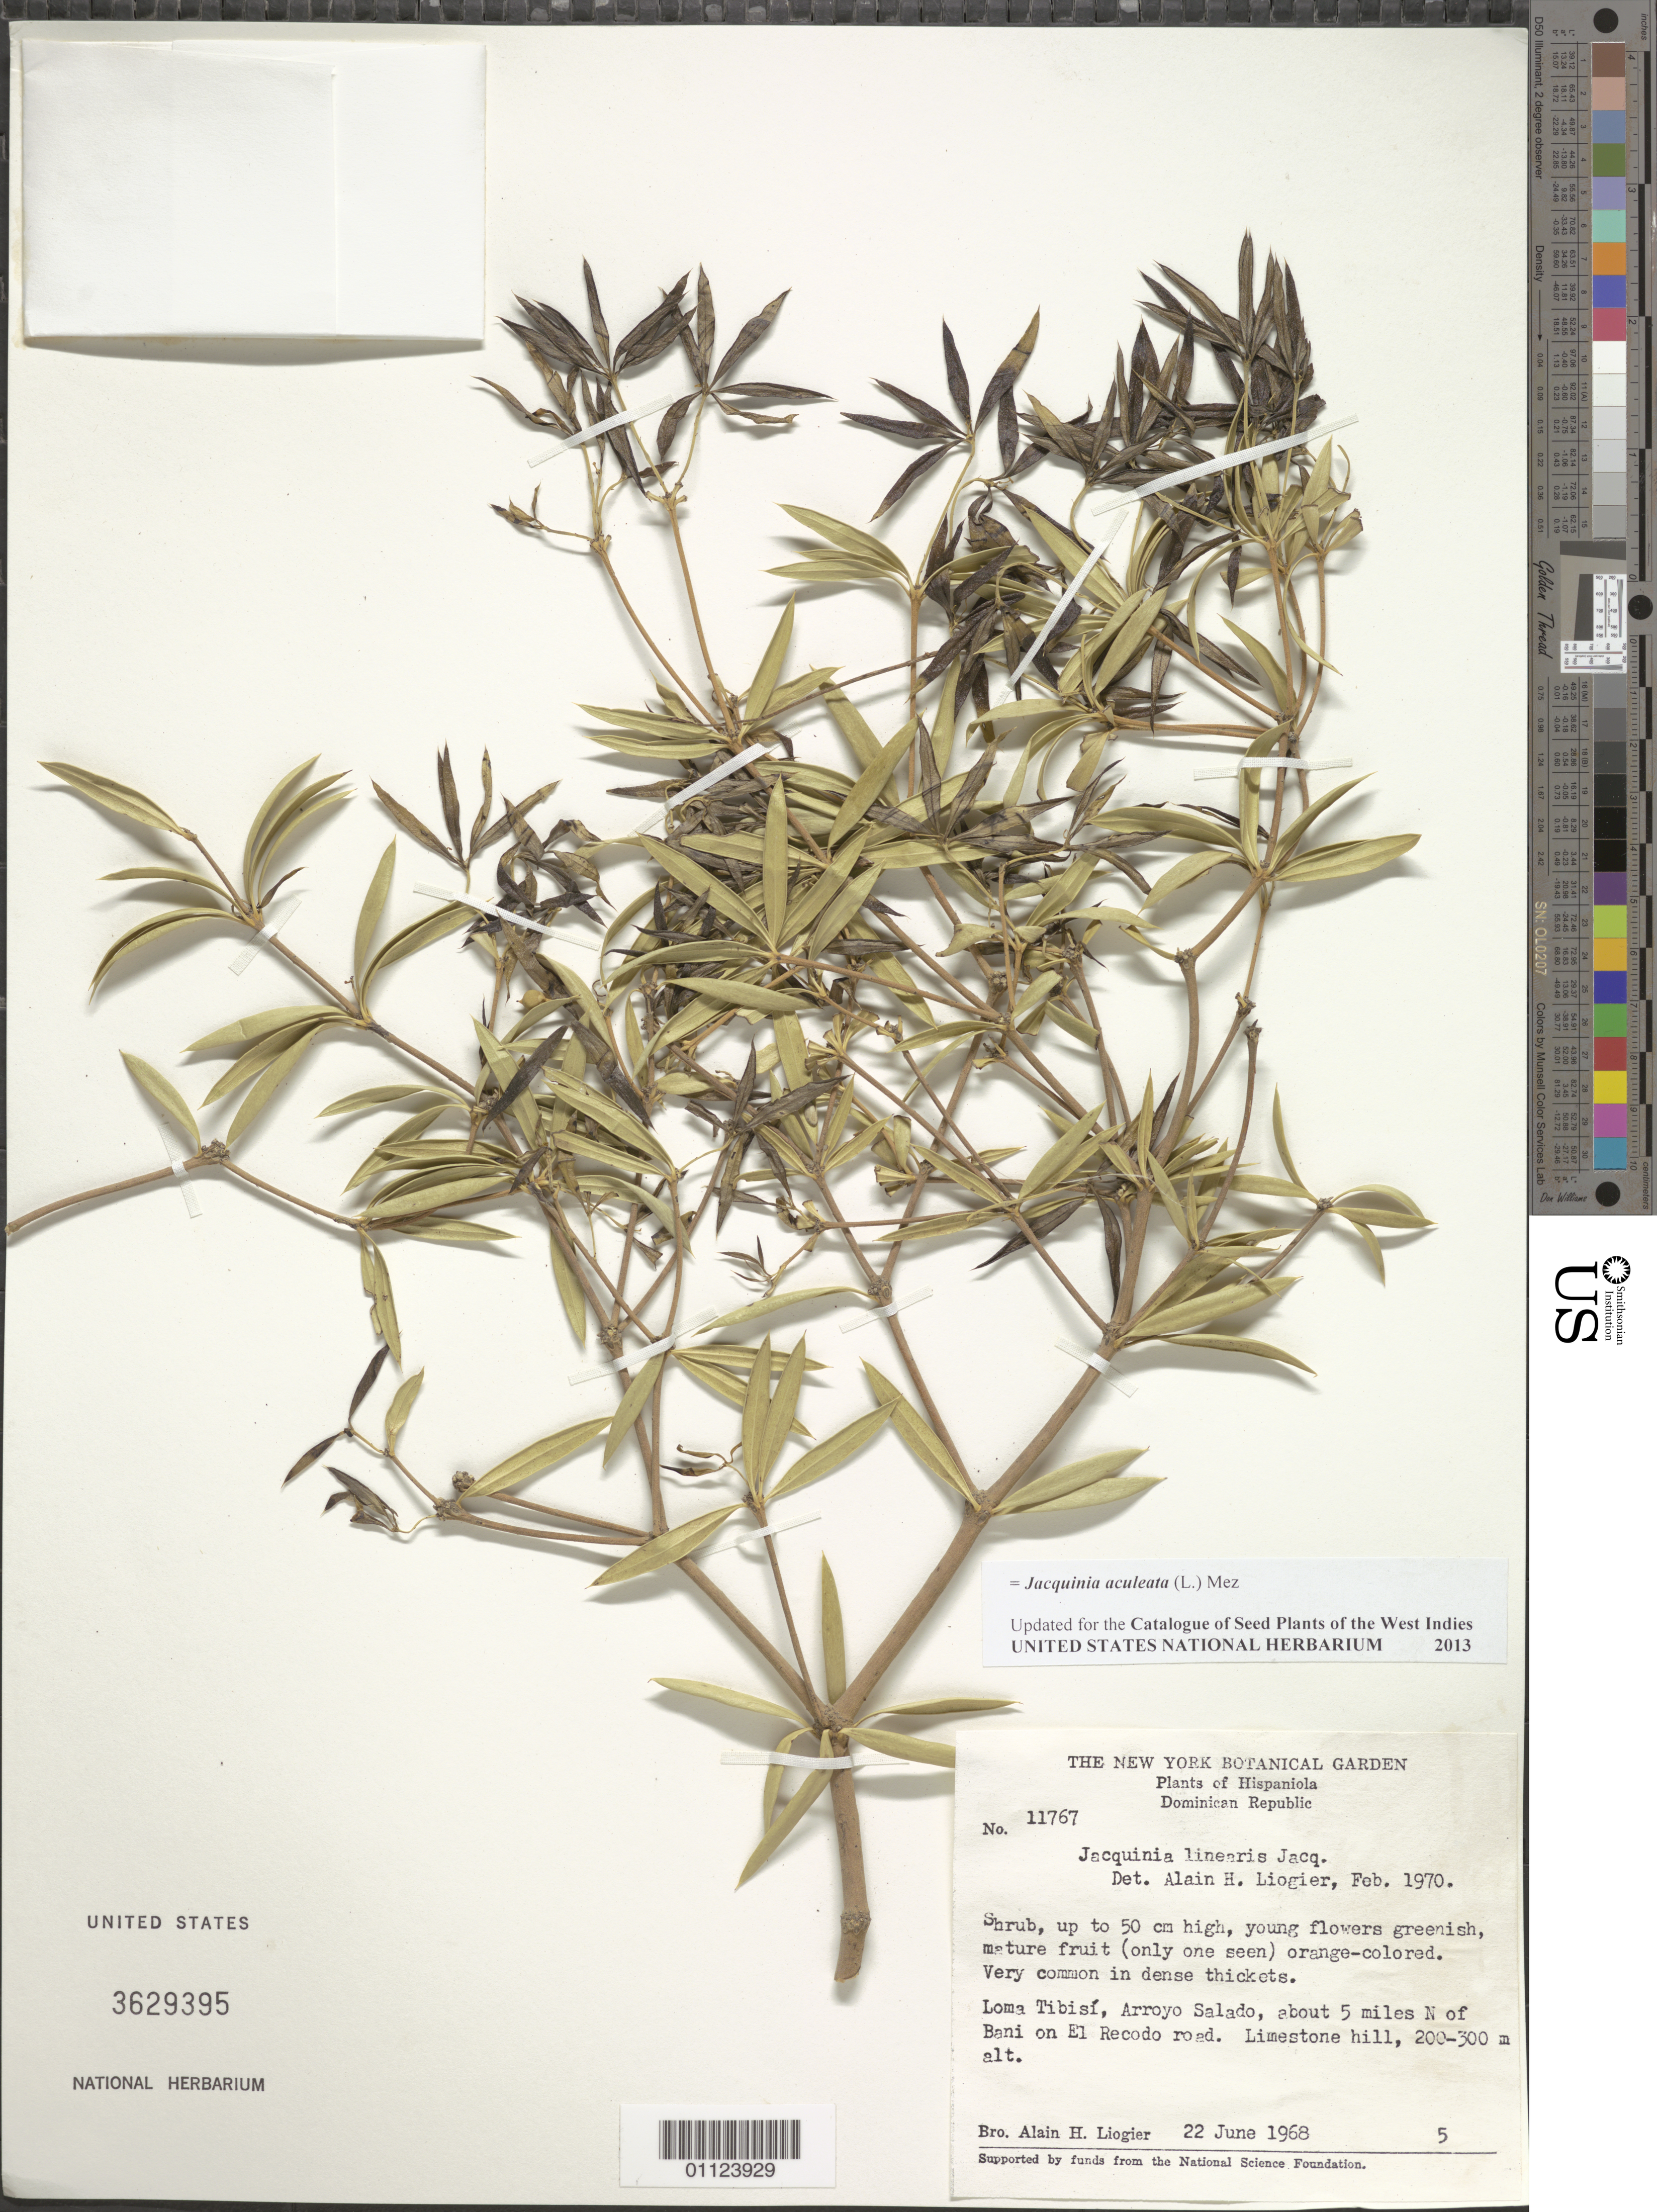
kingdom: Plantae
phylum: Tracheophyta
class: Magnoliopsida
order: Ericales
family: Primulaceae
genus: Jacquinia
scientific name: Jacquinia aculeata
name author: (L.) Mez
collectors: A. H. Liogier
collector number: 11767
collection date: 1968-06-22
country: Dominican Republic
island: Hispaniola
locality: Loma Tibisí, Arroyo Salado, about 5 miles N of Bani on el Recodo Road.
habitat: Limestone hill; very common in dense thickets.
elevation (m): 200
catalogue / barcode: US 3629395